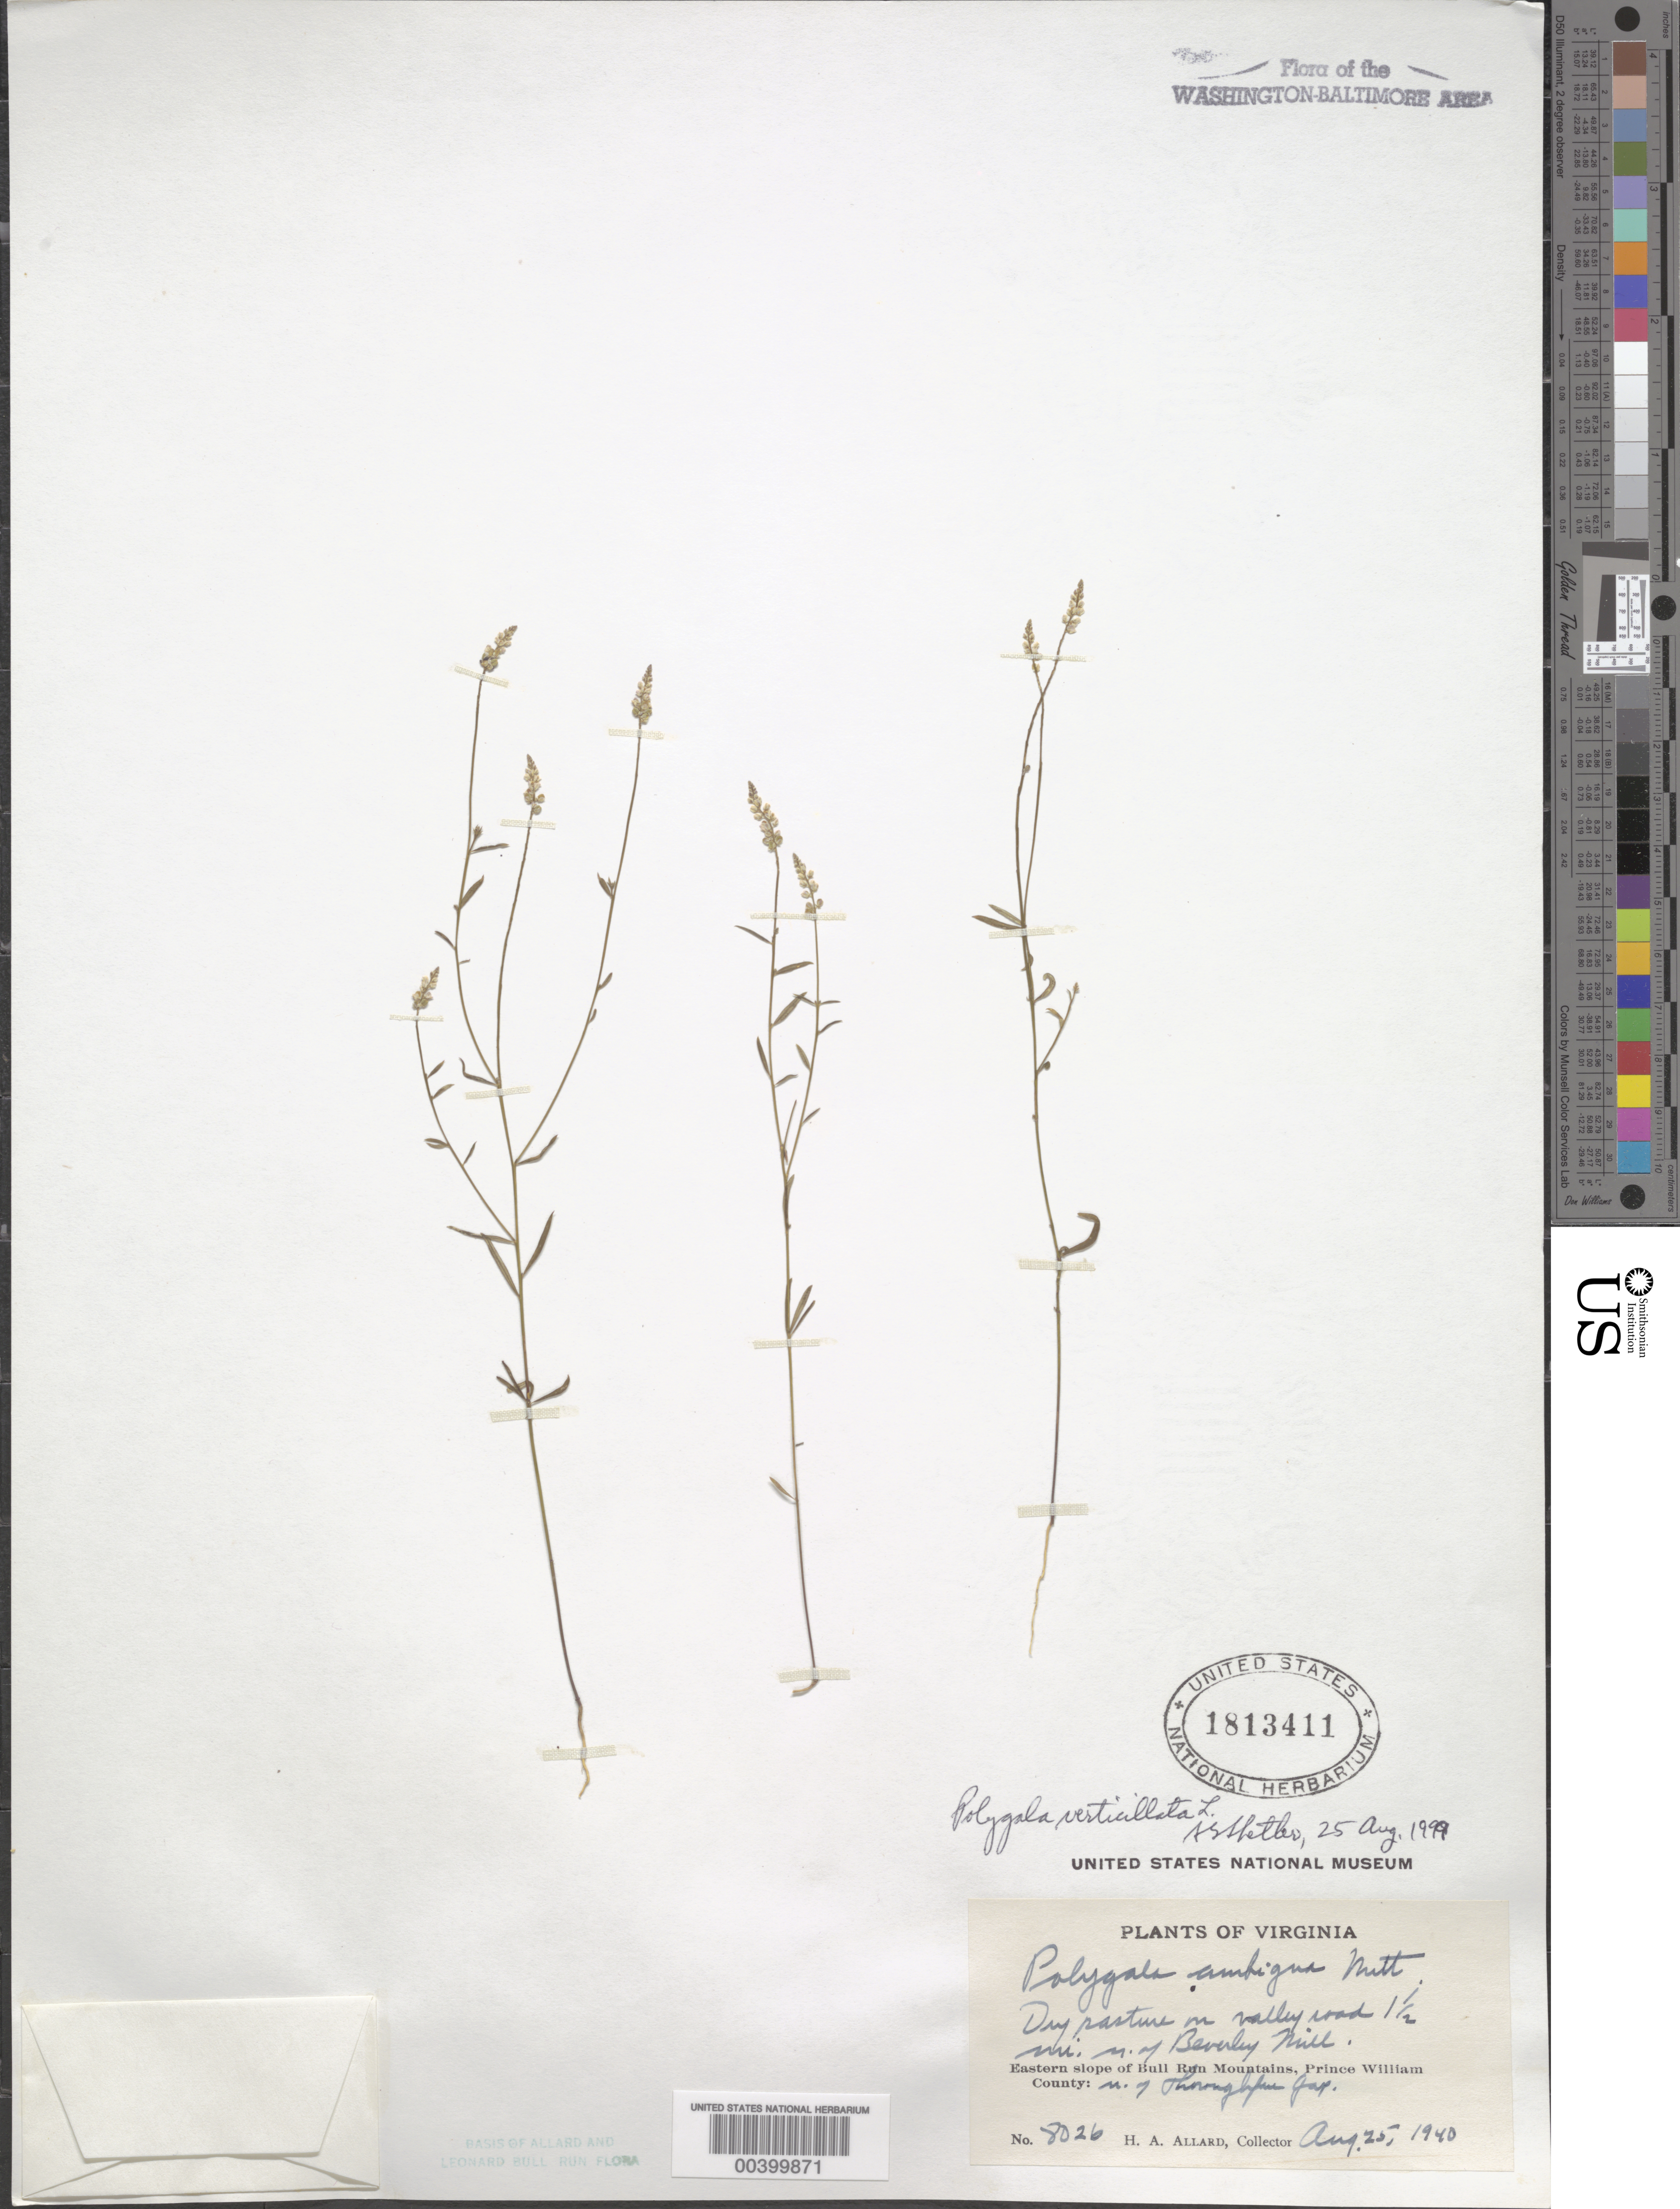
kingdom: Plantae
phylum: Tracheophyta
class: Magnoliopsida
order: Fabales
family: Polygalaceae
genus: Polygala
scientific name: Polygala verticillata var. ambigua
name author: (Nutt.) Alph. Wood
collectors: H. A. Allard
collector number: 8026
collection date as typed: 25 Aug 1940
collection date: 1940-08-25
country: United States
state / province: Virginia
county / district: Prince William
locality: North of Beverley Mill, north of Thorofare Gap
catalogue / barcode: US 1813411